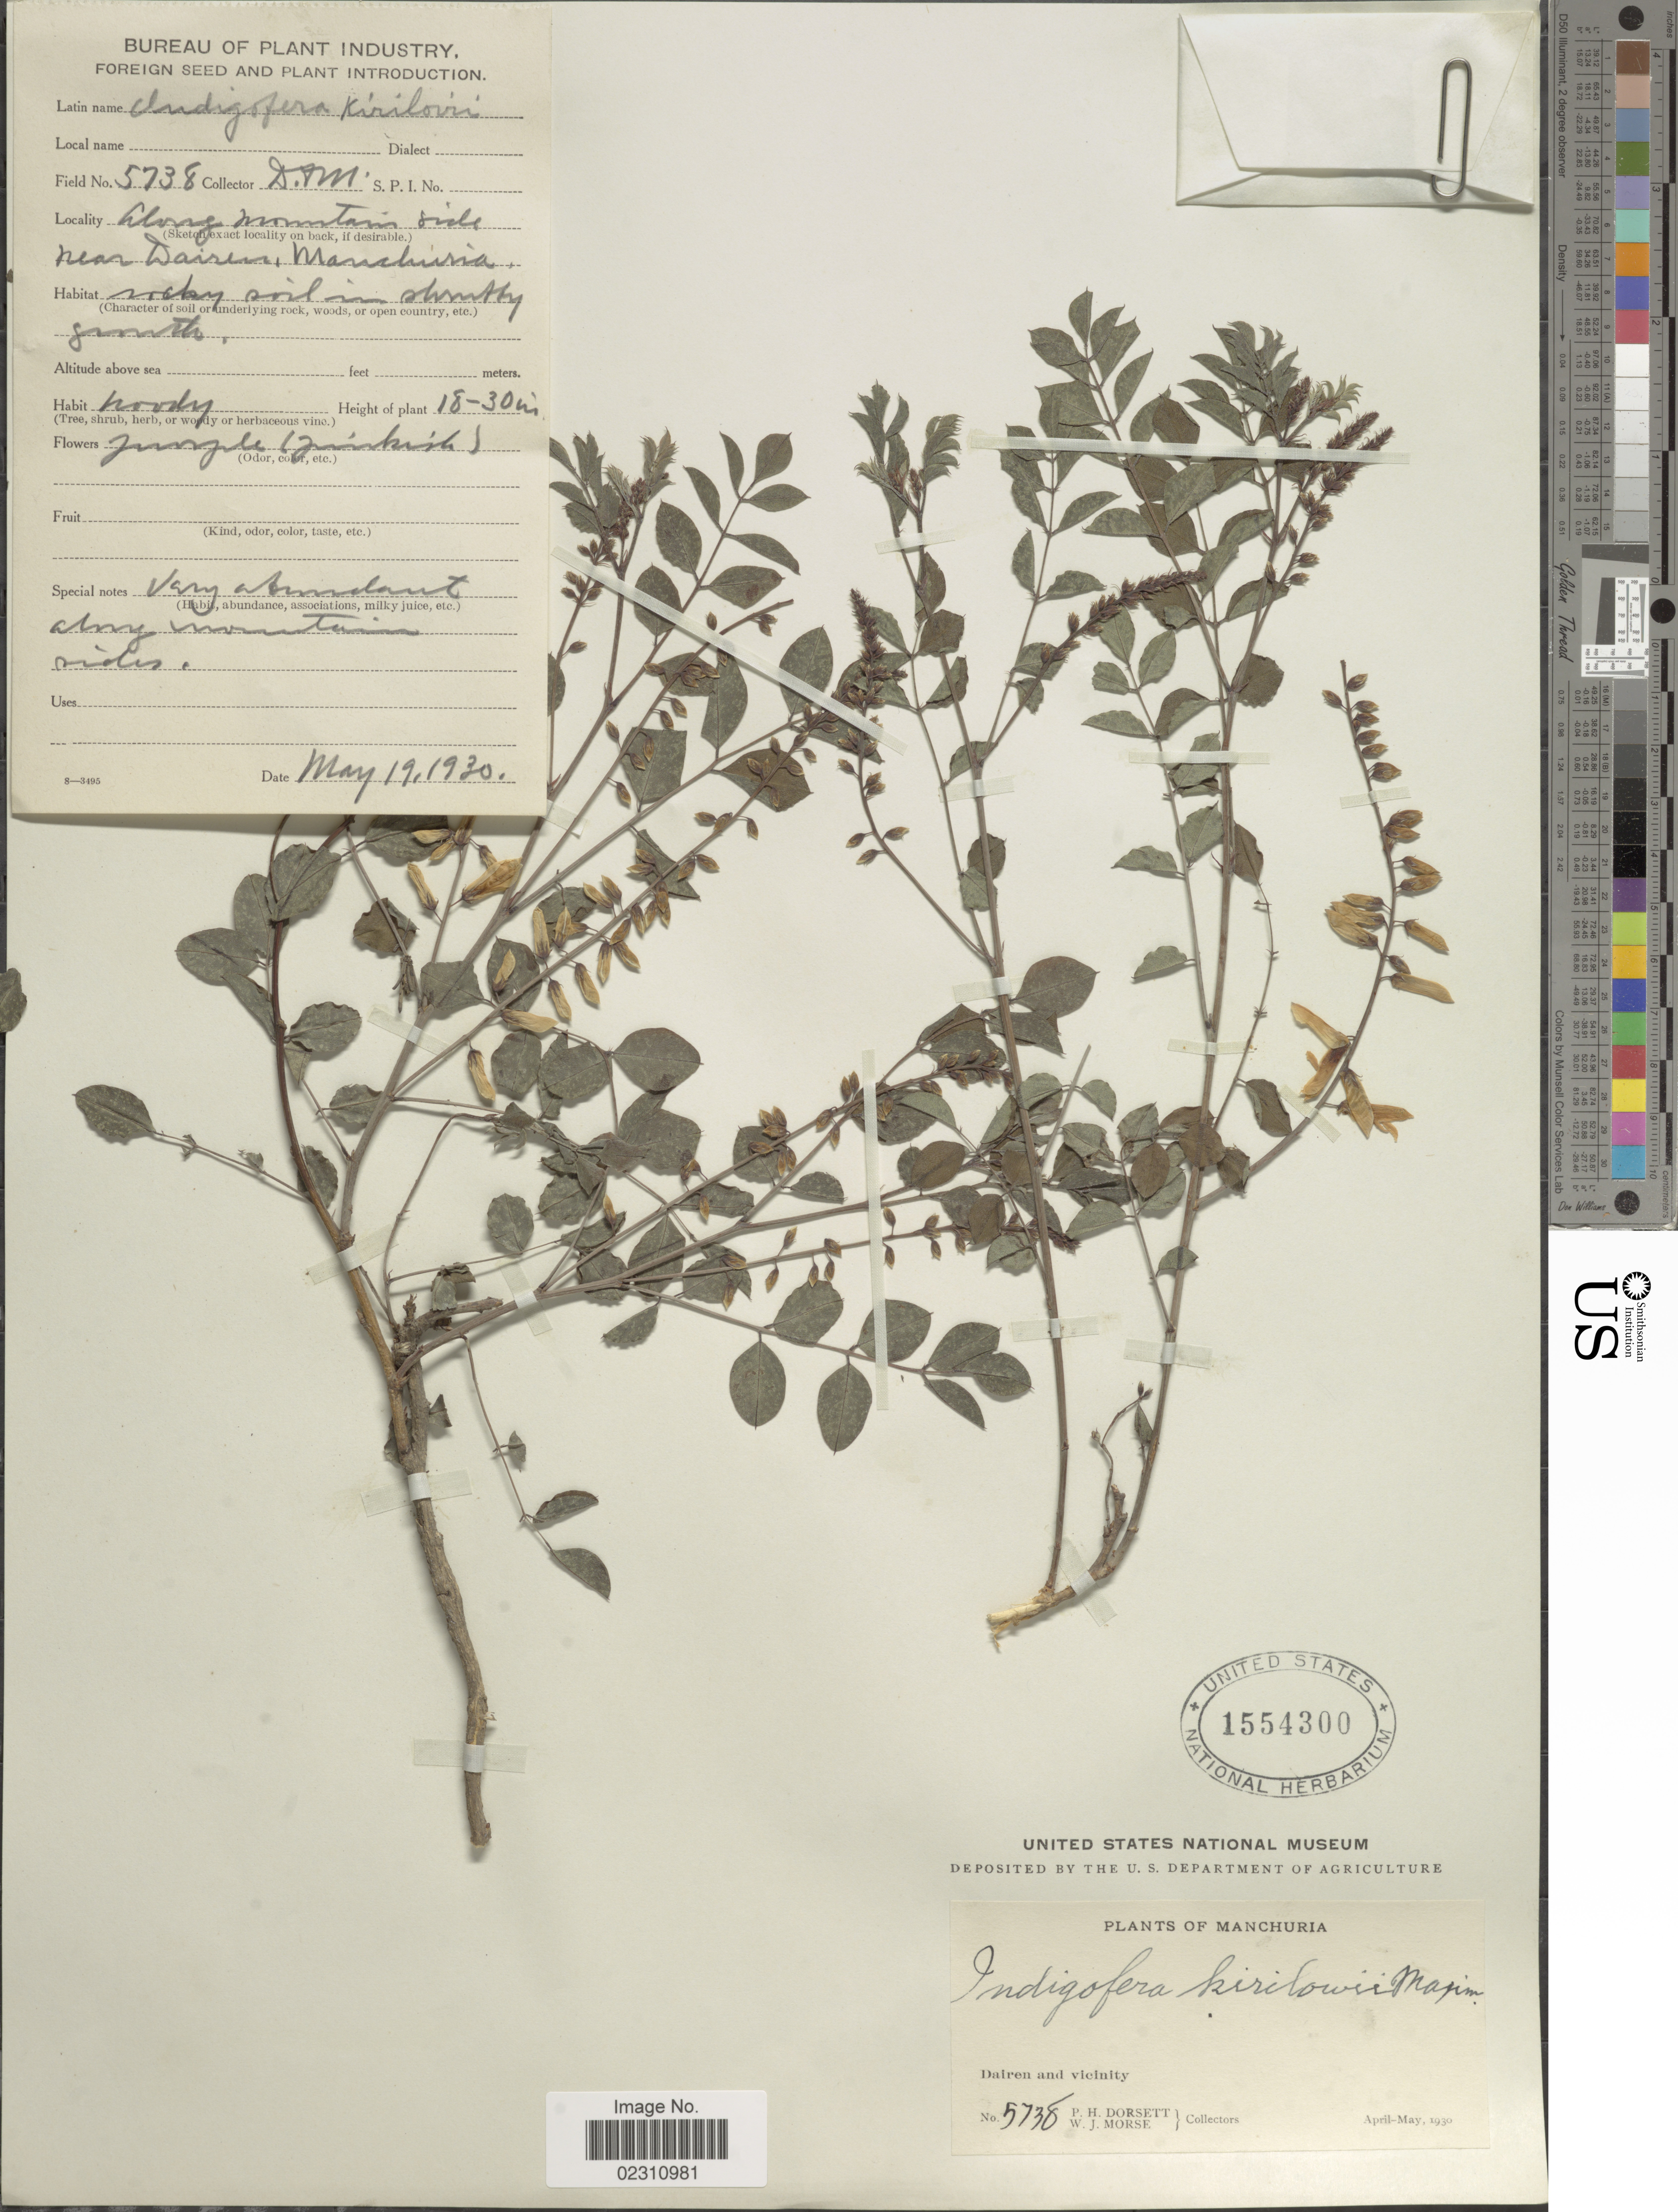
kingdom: Plantae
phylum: Tracheophyta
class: Magnoliopsida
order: Fabales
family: Fabaceae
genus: Indigofera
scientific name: Indigofera kirilowii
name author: Palib.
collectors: P. H. Dorsett & W. J. Morse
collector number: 5738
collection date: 1930-05-19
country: China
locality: Manchuria, Dairen and Vicinity, Llong Mountain side near Dairen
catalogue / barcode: US 1554300